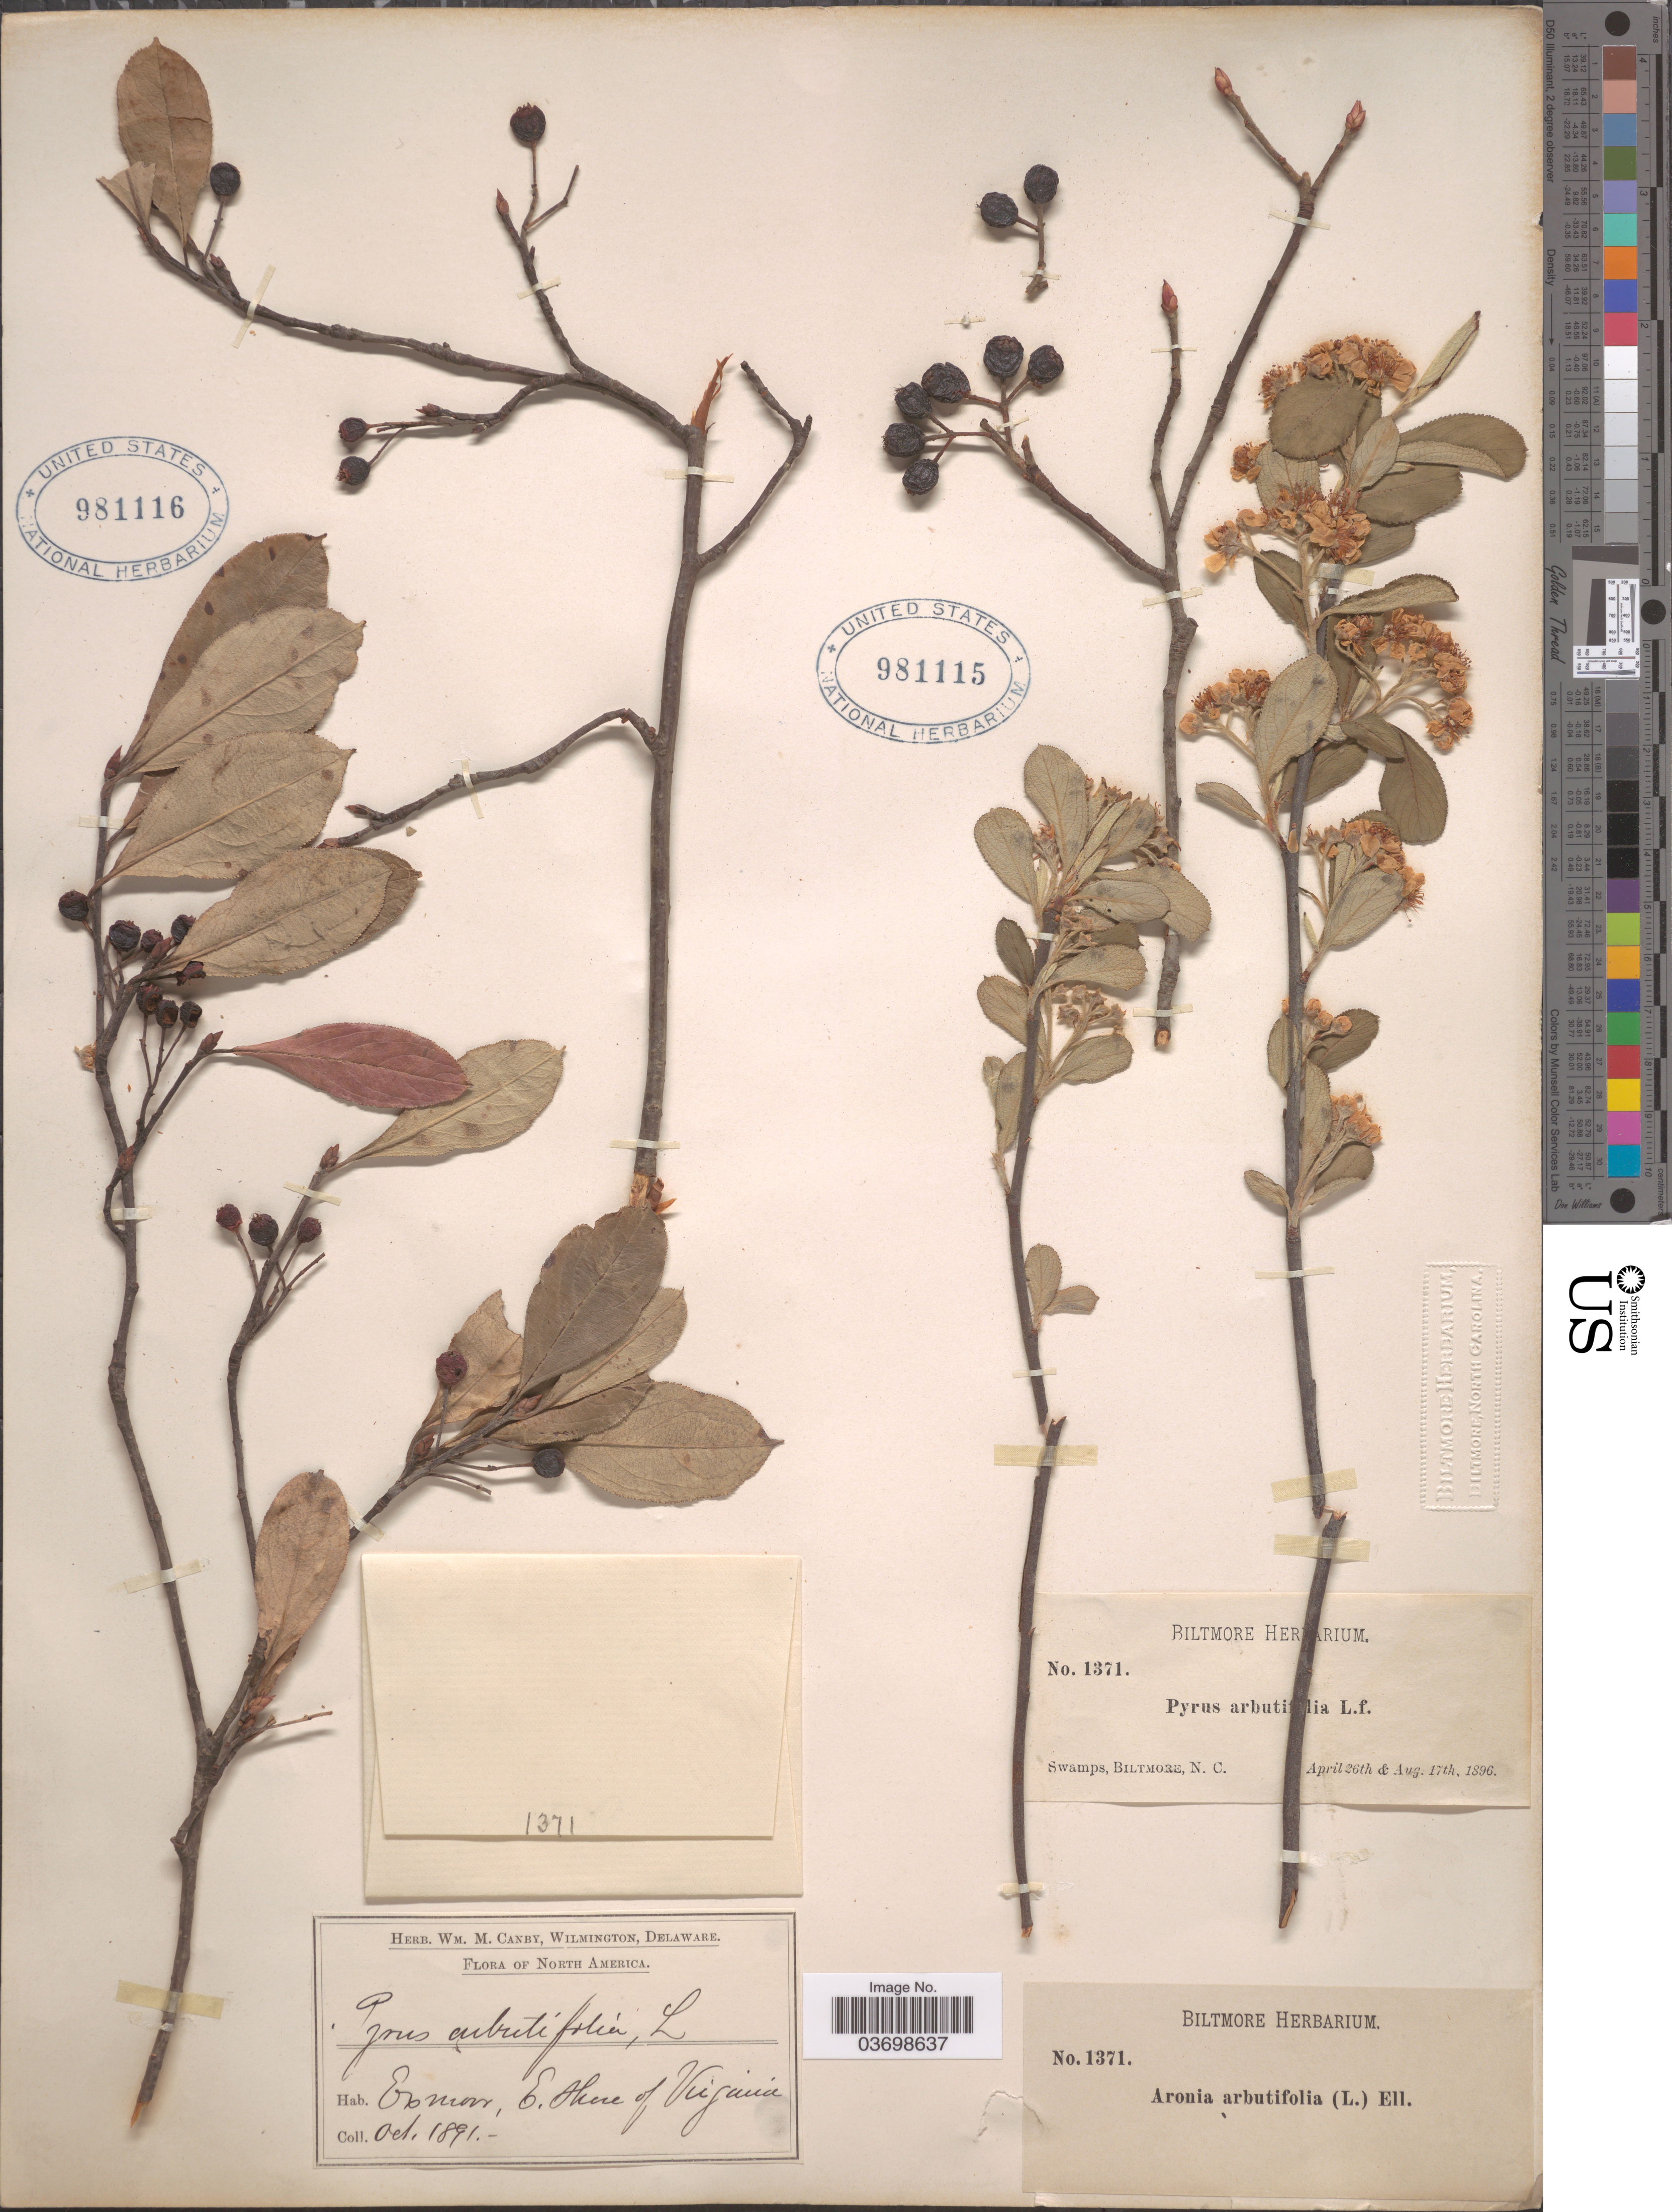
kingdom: Plantae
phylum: Tracheophyta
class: Magnoliopsida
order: Rosales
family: Rosaceae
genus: Aronia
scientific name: Aronia arbutifolia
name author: (L.) Pers.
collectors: ex herb. Biltmore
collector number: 1371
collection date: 1896-04-26/1896-08-17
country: United States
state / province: North Carolina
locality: Swamps, Biltmore.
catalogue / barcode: US 981115-2